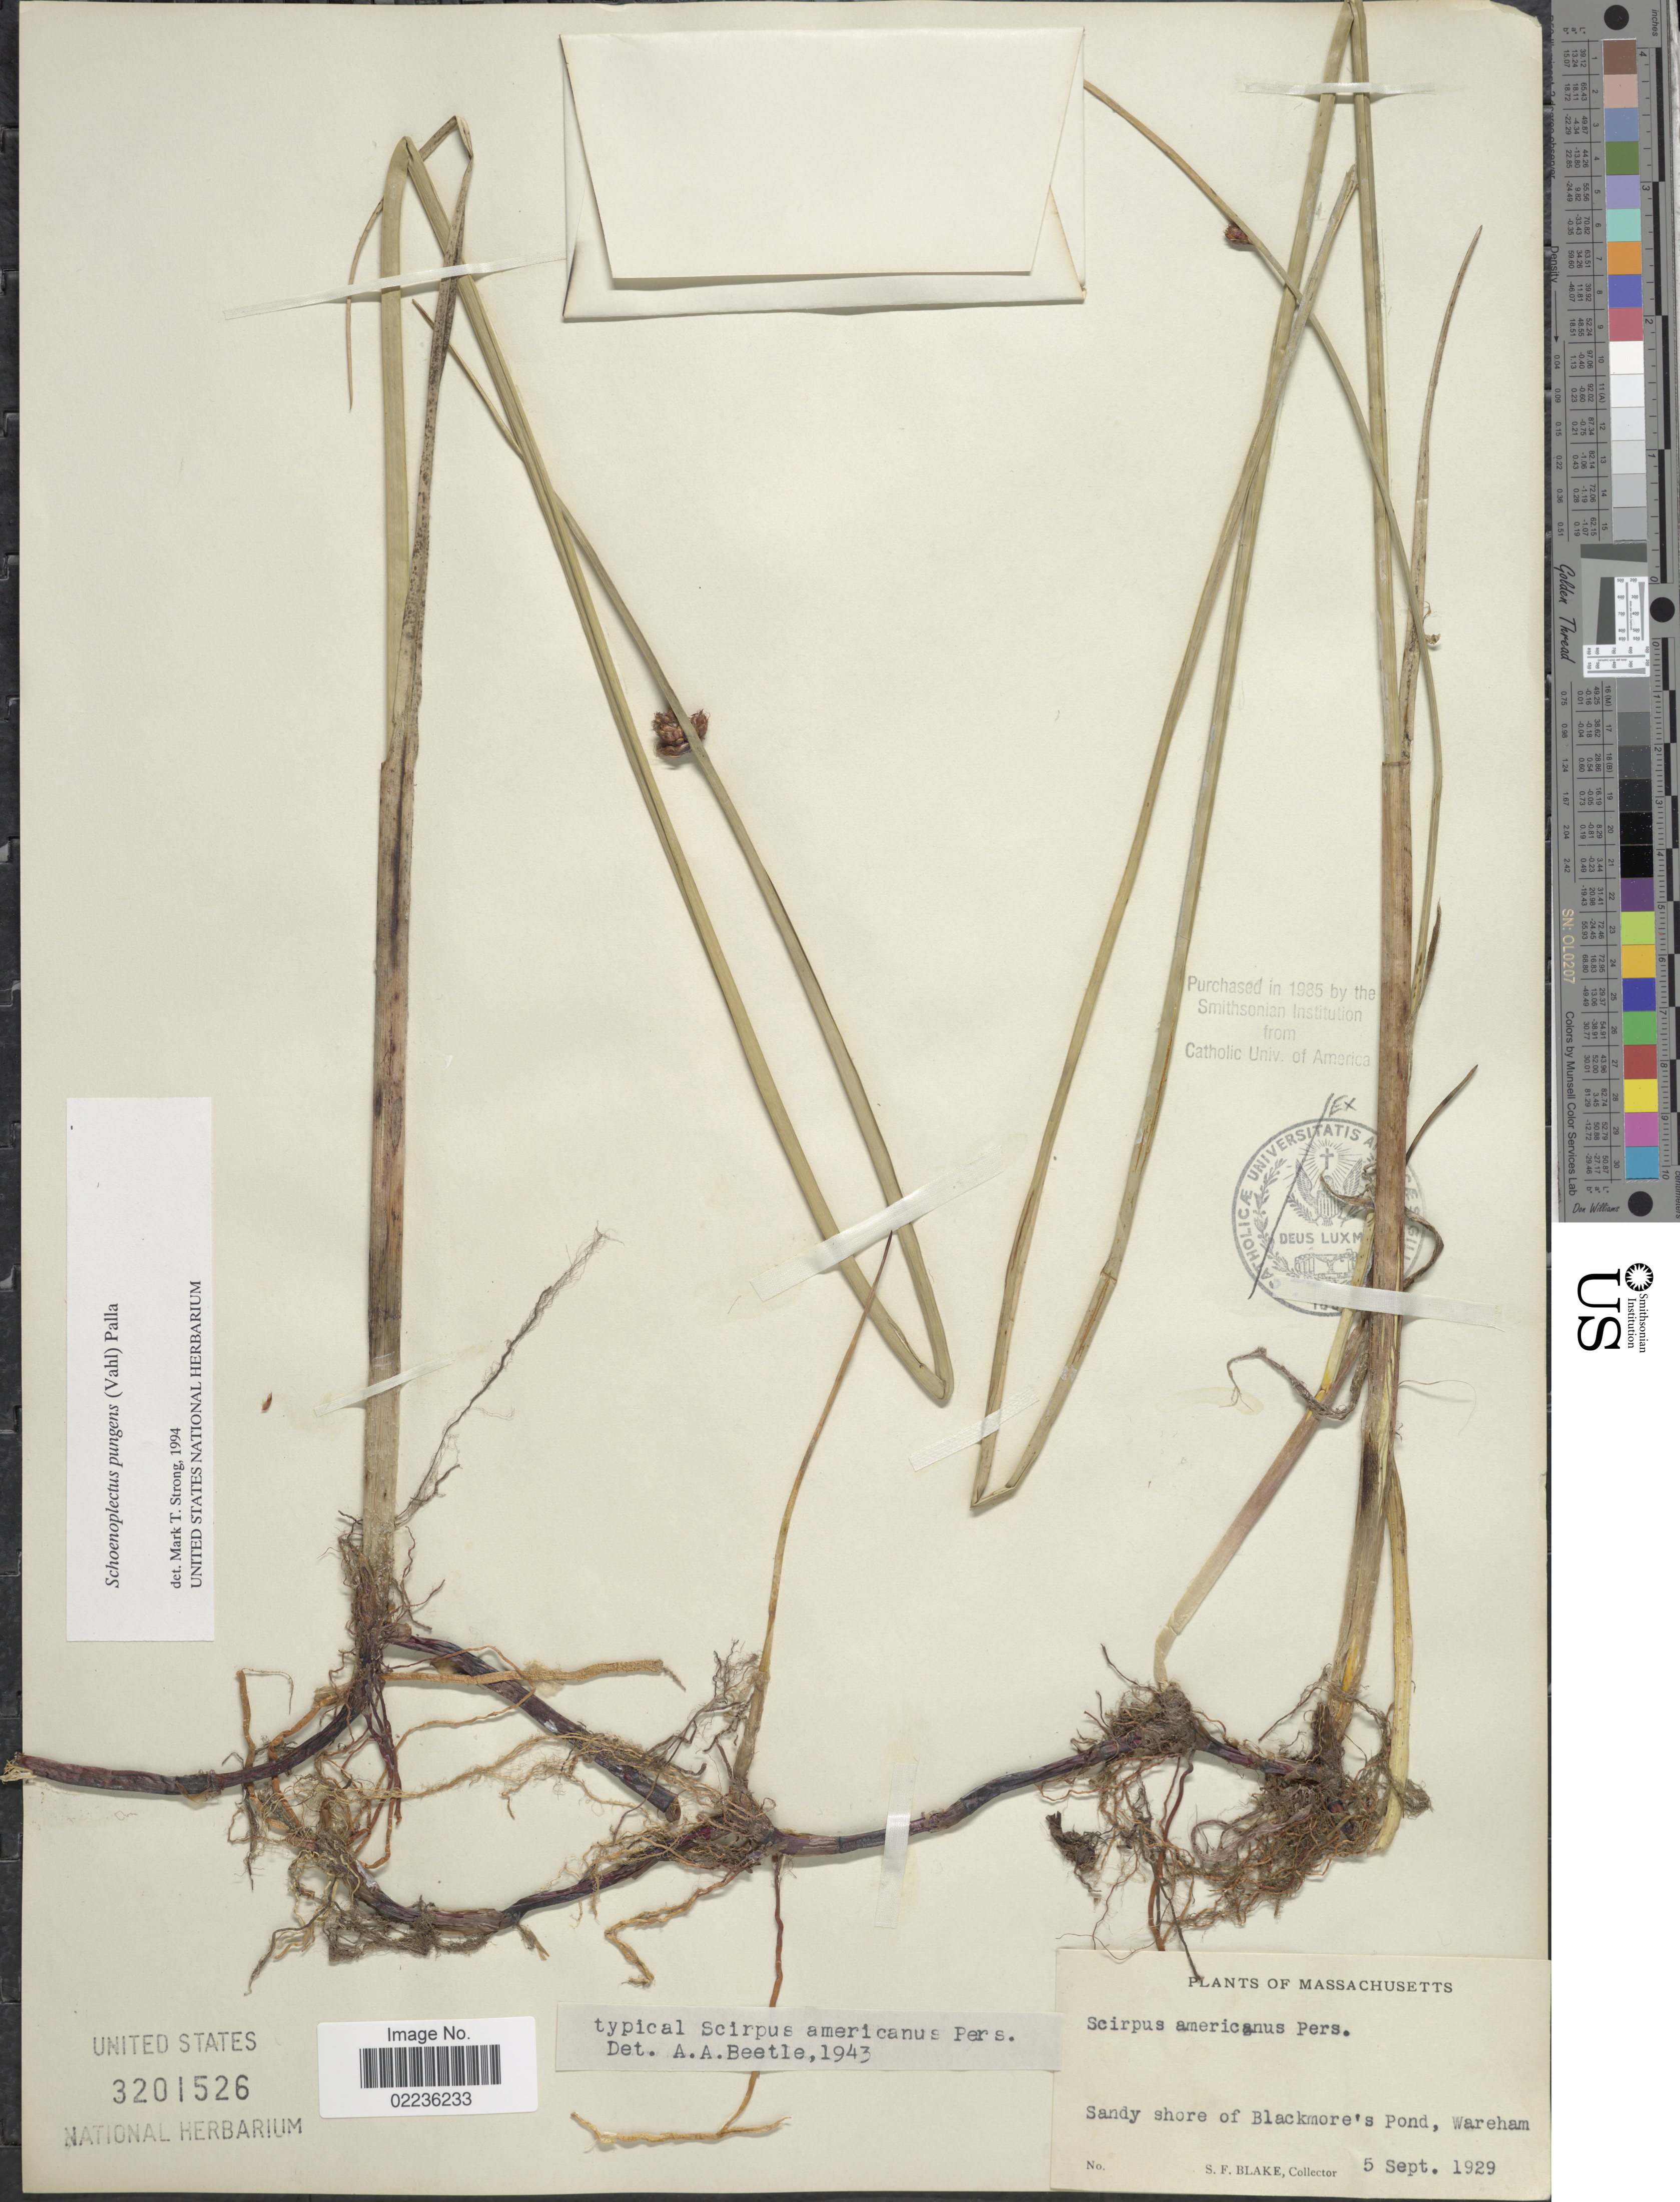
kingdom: Plantae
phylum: Tracheophyta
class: Liliopsida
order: Poales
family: Cyperaceae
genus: Schoenoplectus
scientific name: Schoenoplectus pungens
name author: (Vahl) Palla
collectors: S. Blake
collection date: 1929-09-05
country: United States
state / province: Massachusetts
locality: Sandy shore of Blackmore's Pond, Wareham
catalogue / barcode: US 3201526